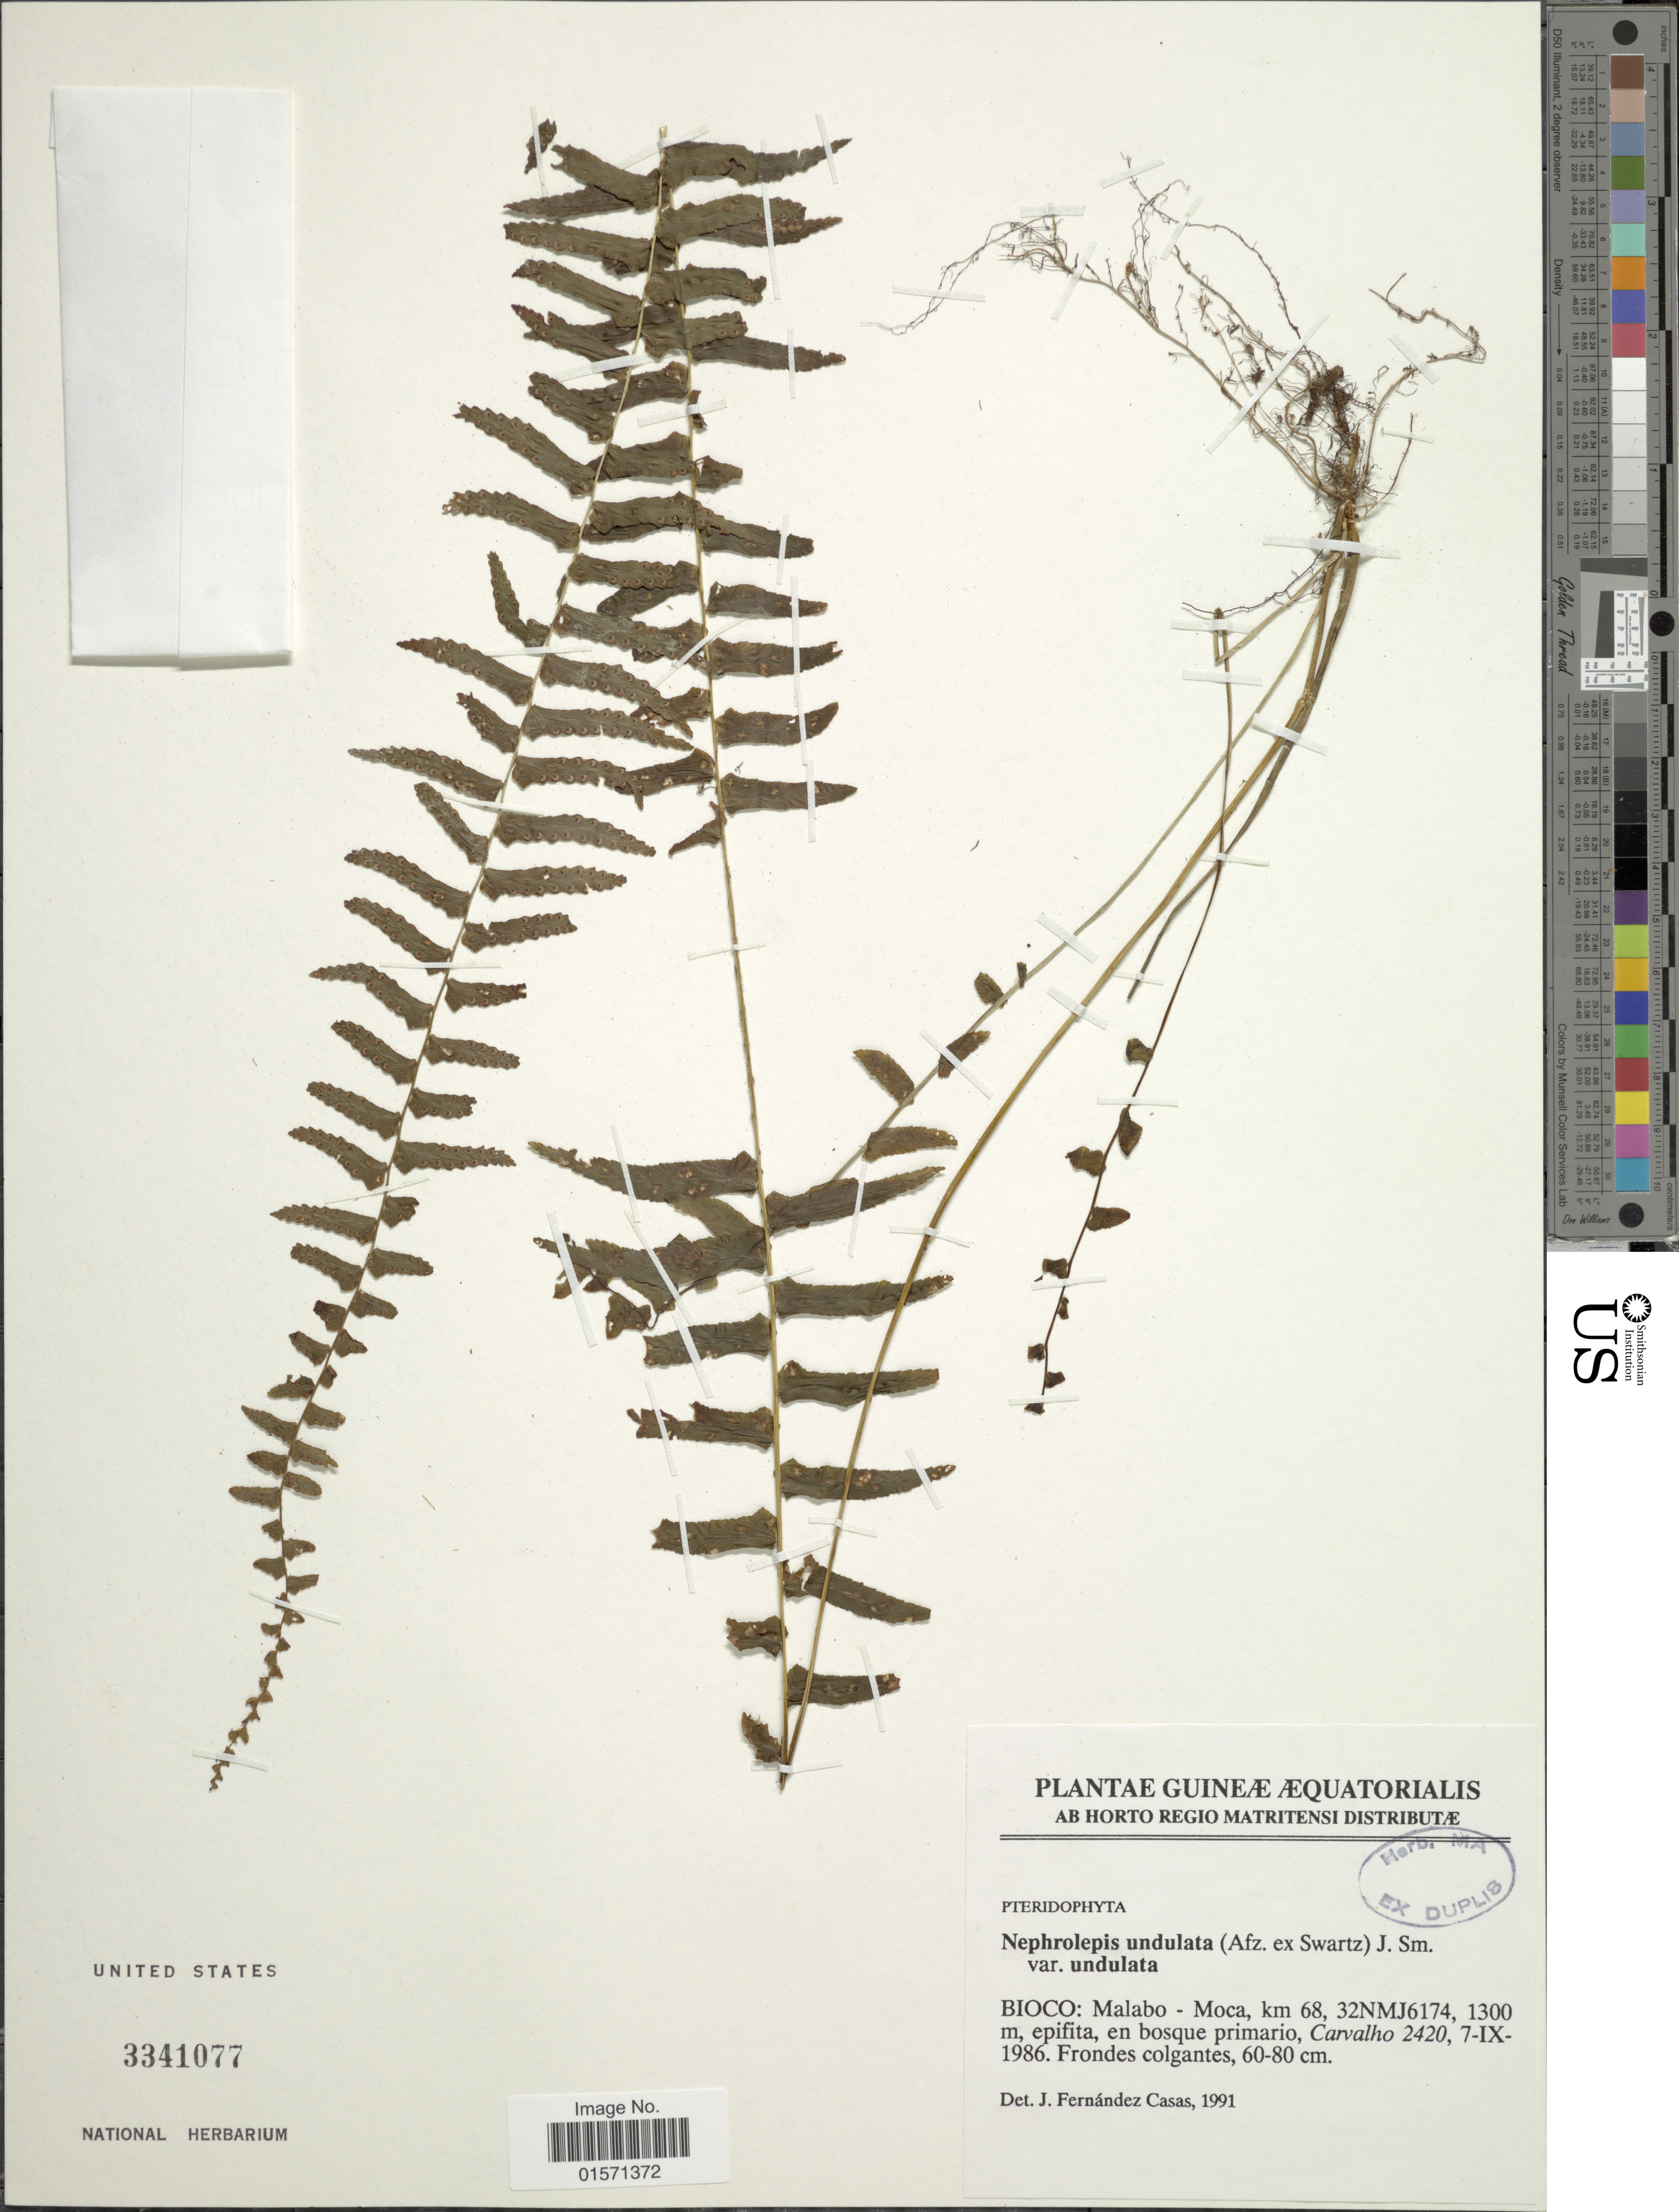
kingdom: Plantae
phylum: Tracheophyta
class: Polypodiopsida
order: Polypodiales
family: Nephrolepidaceae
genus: Nephrolepis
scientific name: Nephrolepis undulata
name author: J. Sm.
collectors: Carvalho, --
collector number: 2420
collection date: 1986-09-07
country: Equatorial Guinea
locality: Bioco: Malabo - Moca, km 68 32NMJ6174, epifita en bosque primario, Carvalho 2420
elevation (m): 1300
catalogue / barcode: US 3341077